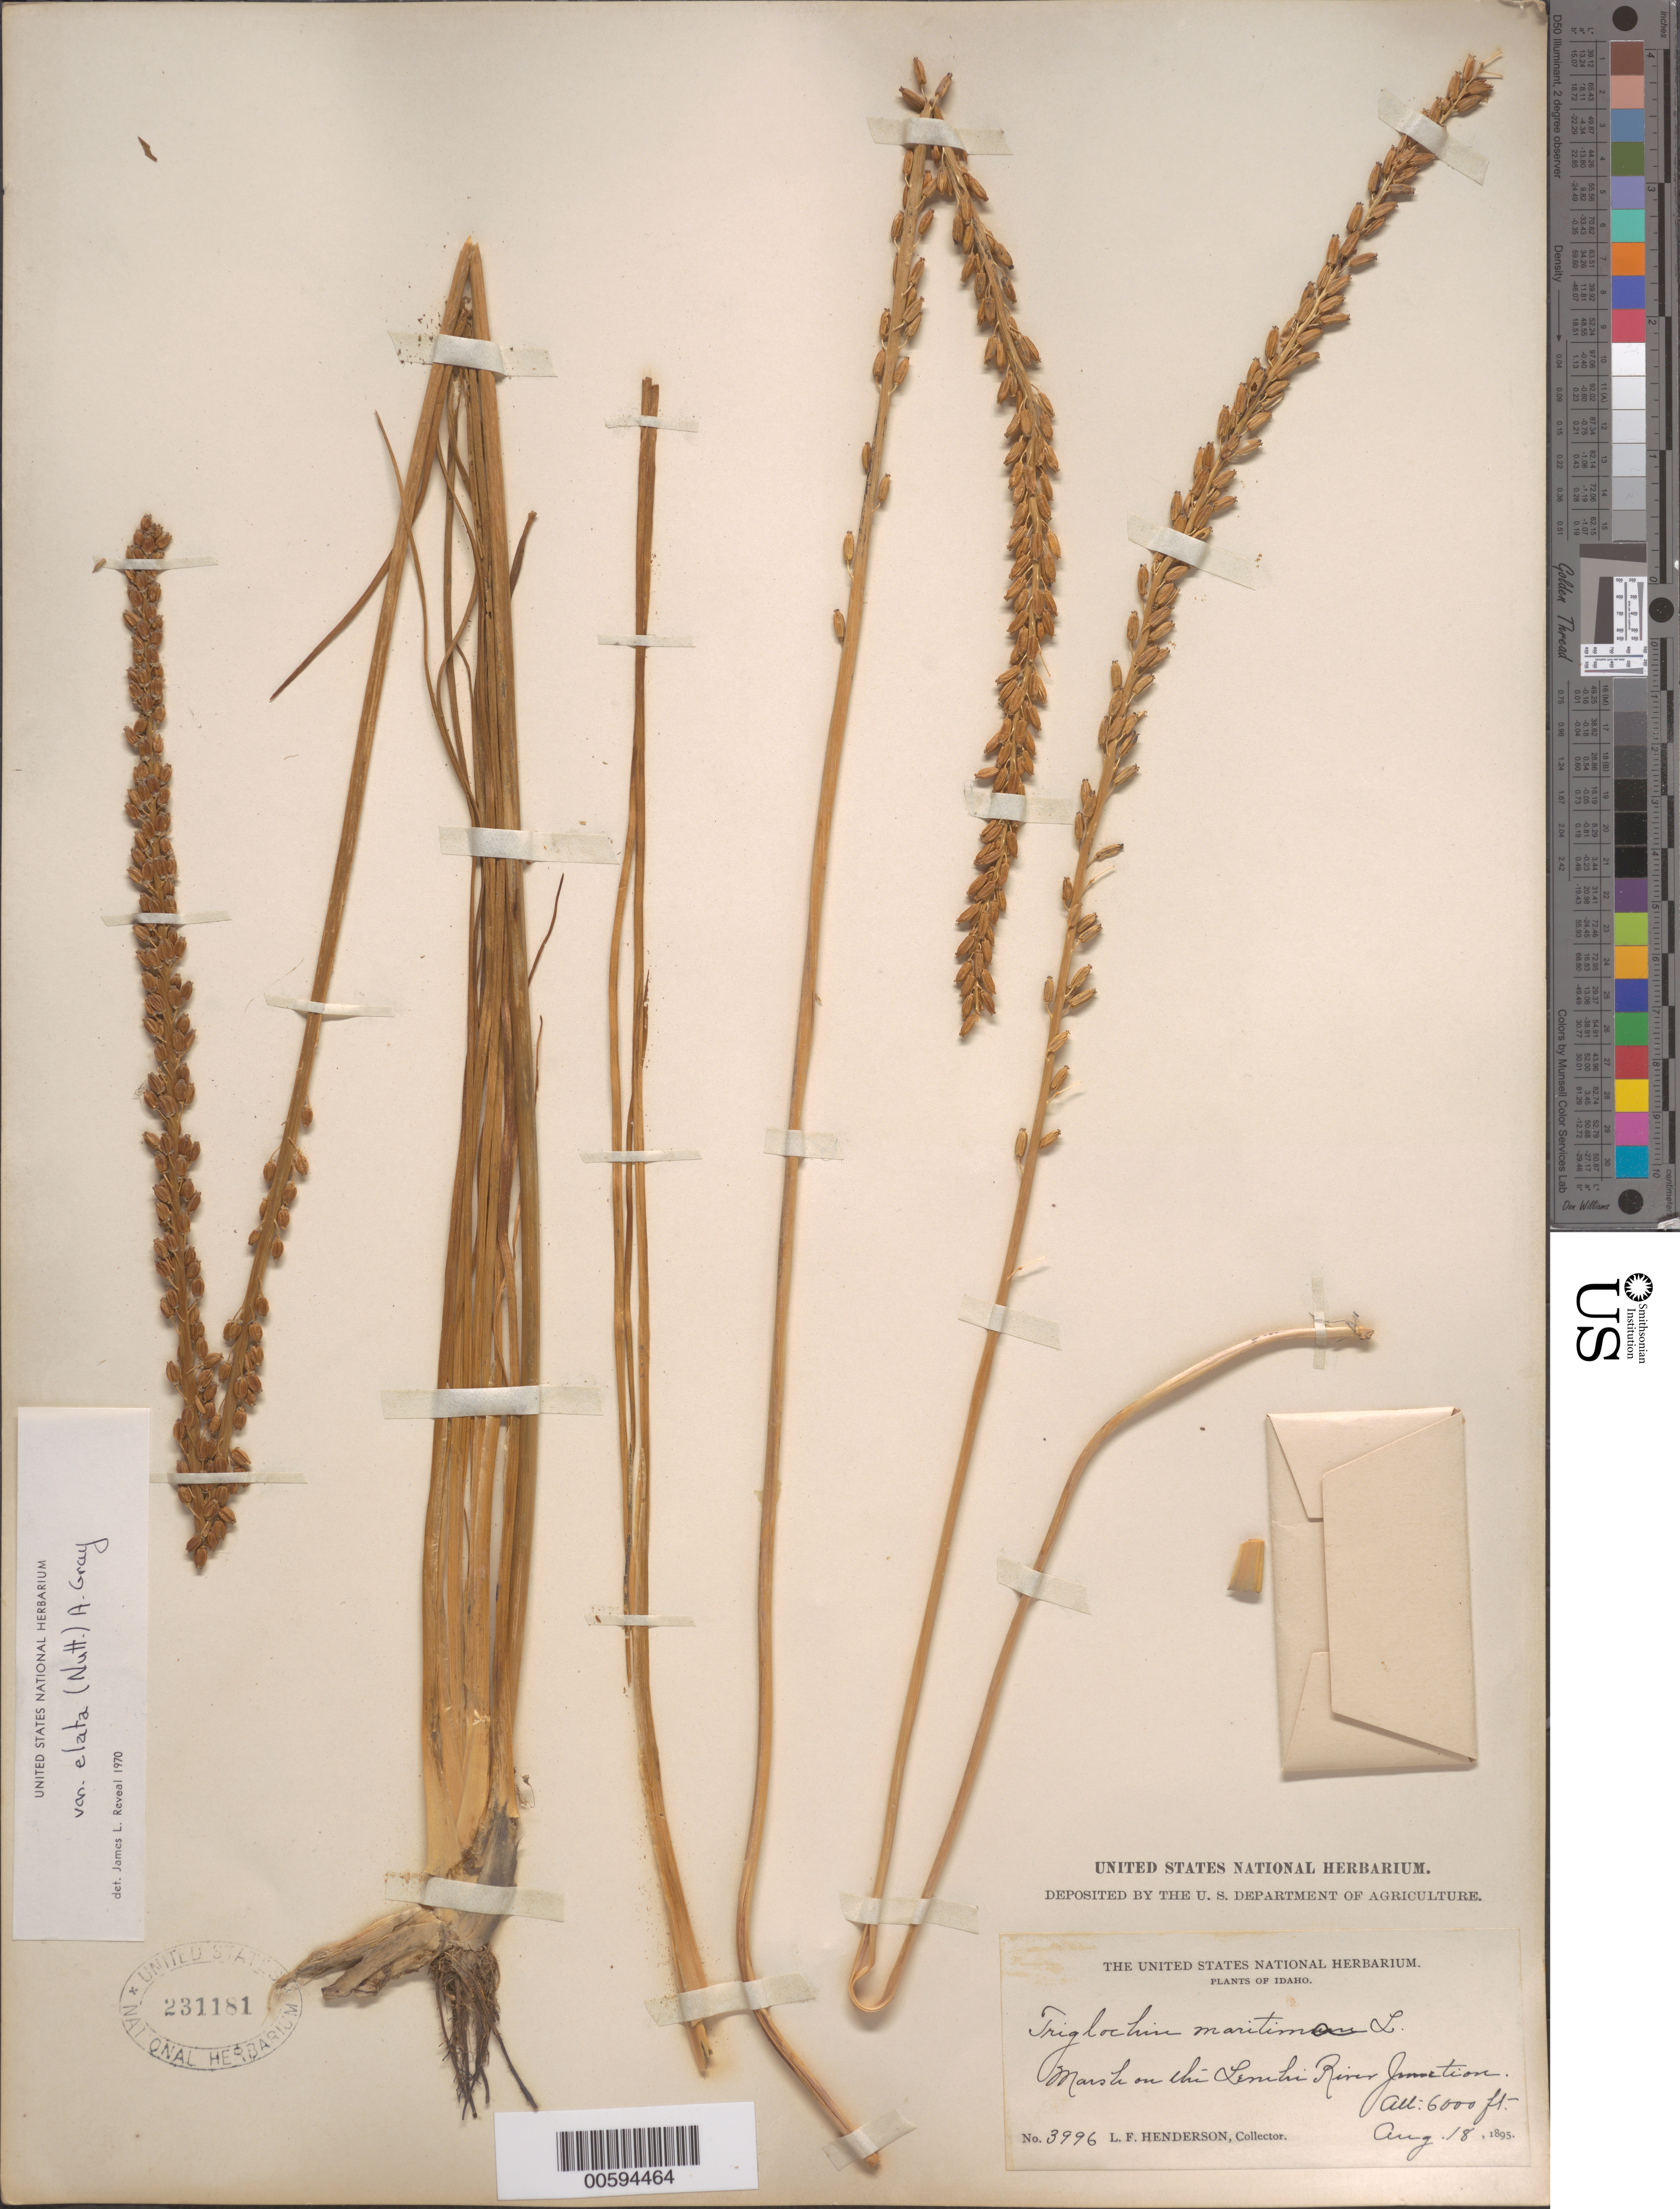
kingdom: Plantae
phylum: Tracheophyta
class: Liliopsida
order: Alismatales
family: Juncaginaceae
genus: Triglochin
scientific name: Triglochin maritima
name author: L.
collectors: L. F. Henderson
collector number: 3996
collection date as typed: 18 Aug 1895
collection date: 1895-08-18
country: United States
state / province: Idaho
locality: Leniki River Junction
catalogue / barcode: US 231181